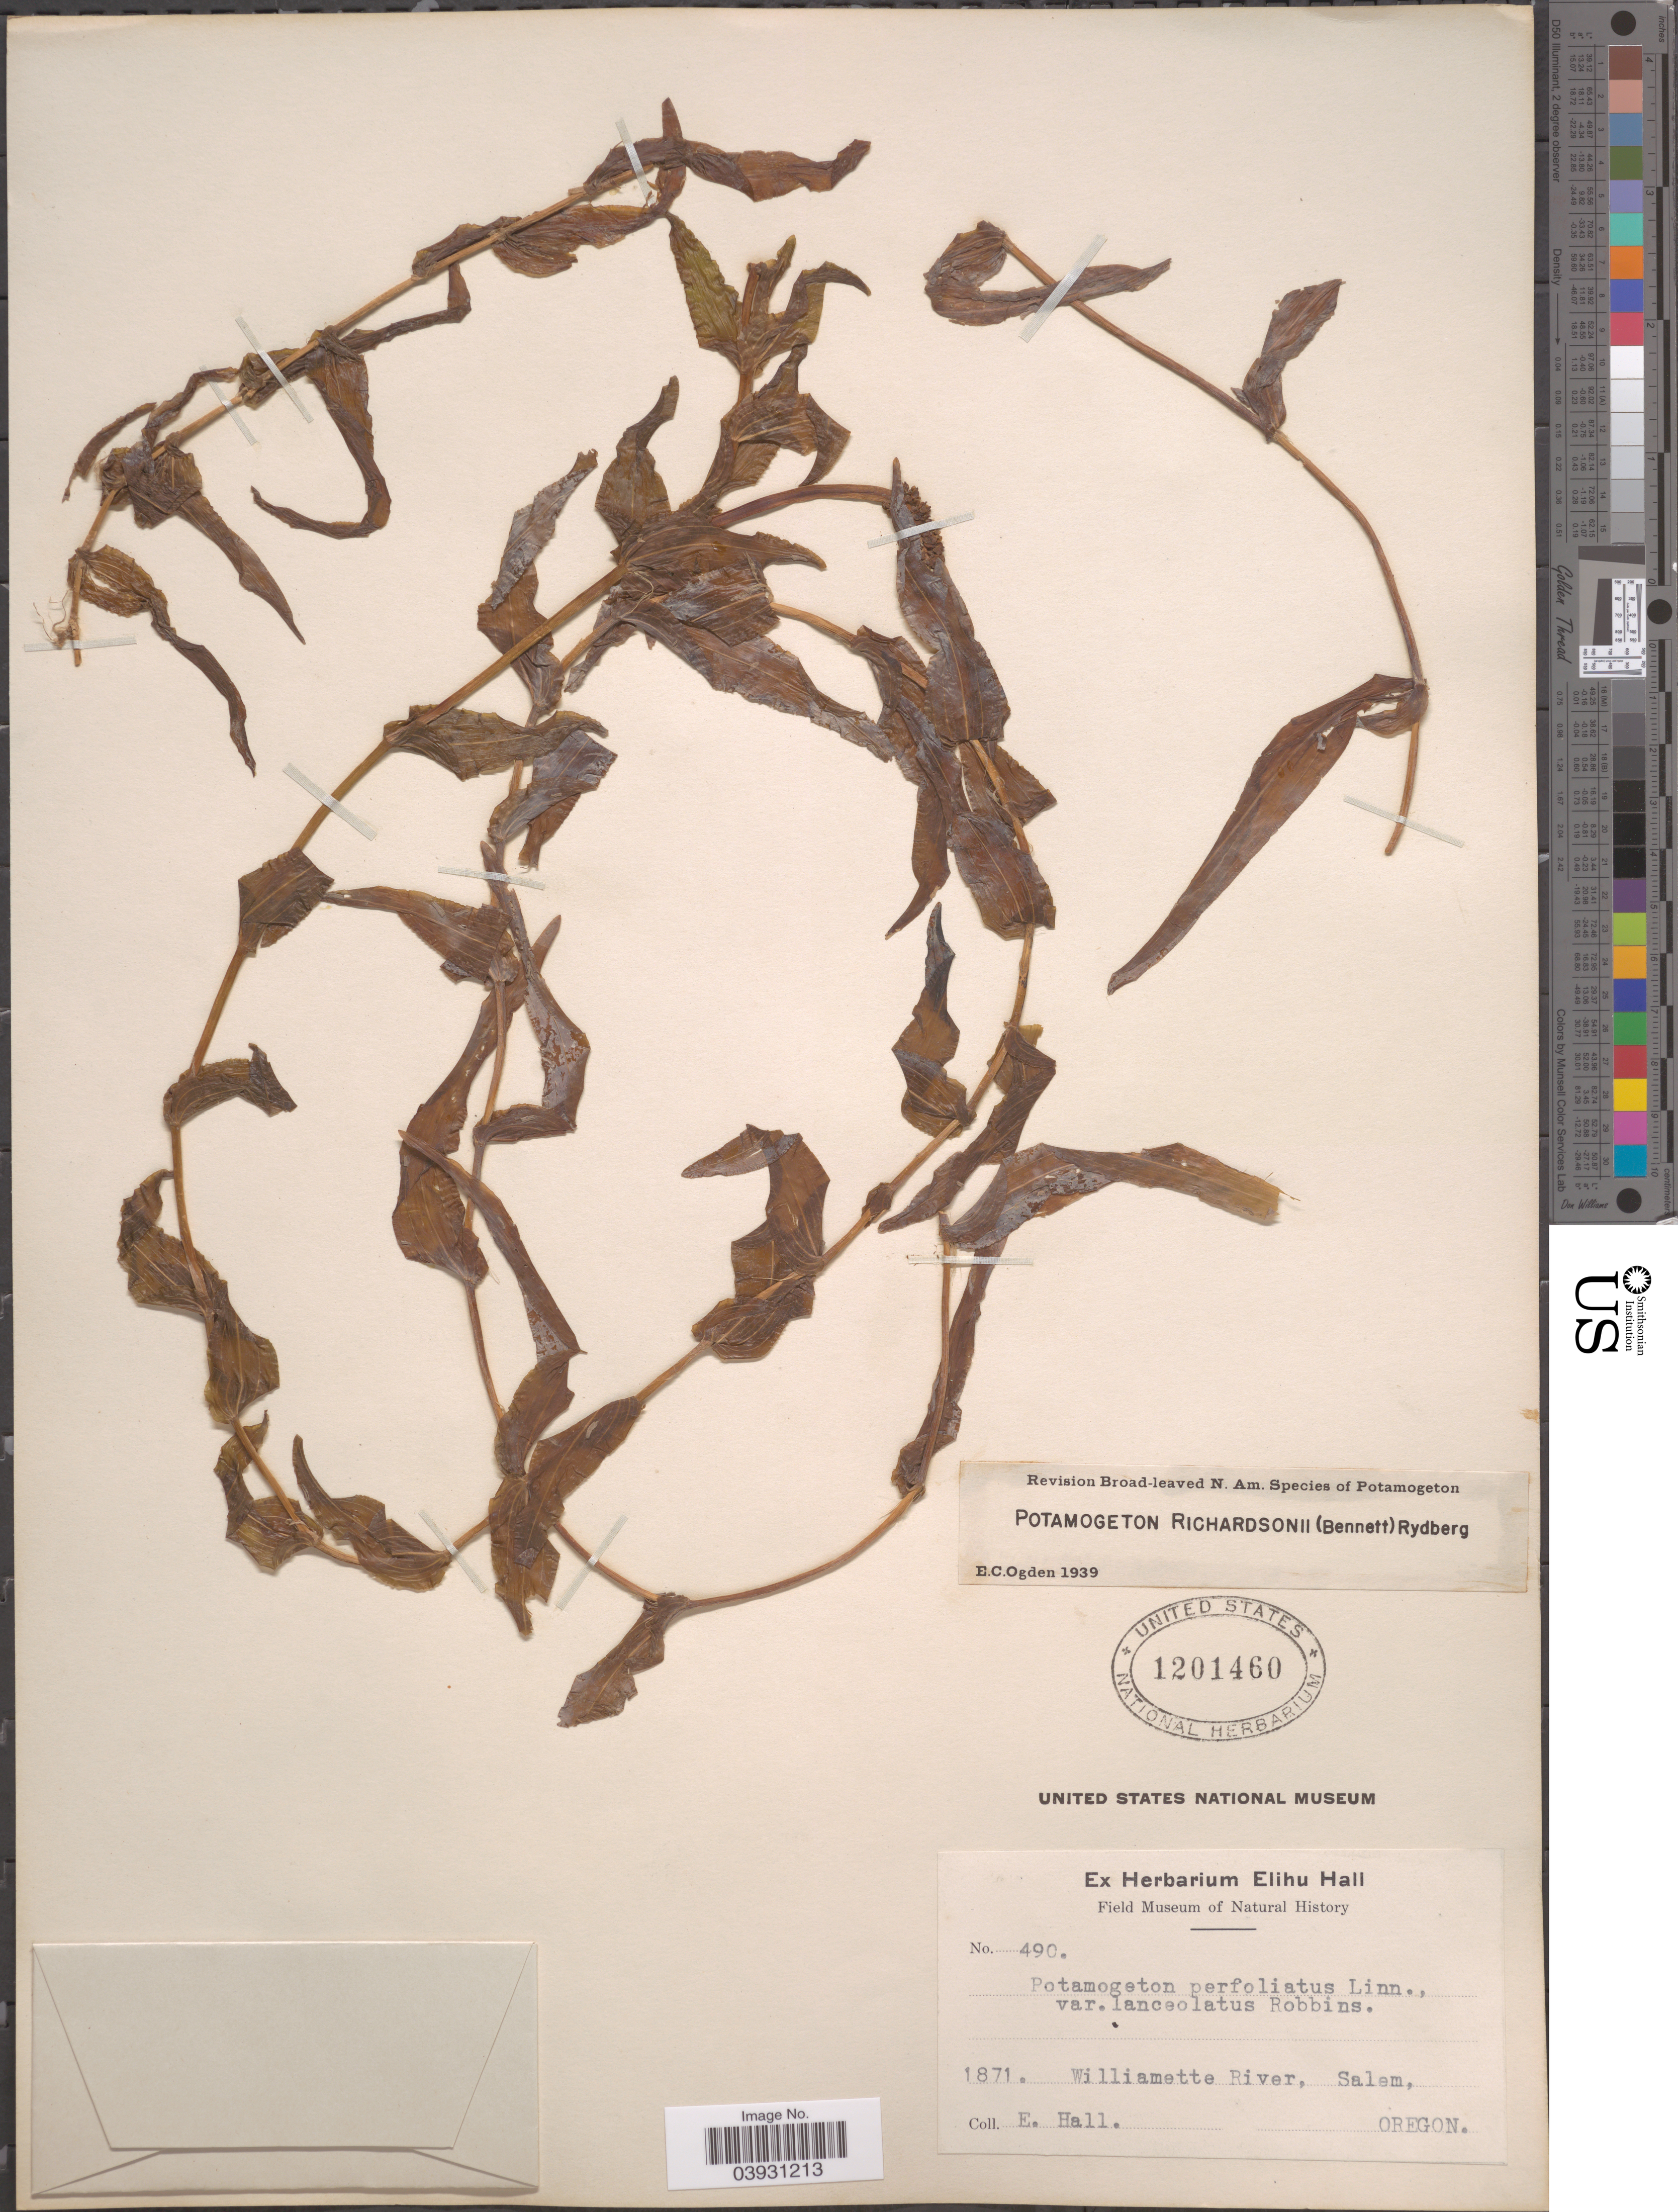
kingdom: Plantae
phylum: Tracheophyta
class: Liliopsida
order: Alismatales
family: Potamogetonaceae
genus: Potamogeton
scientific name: Potamogeton richardsonii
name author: (A.W. Benn.) Rydb.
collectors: E. Hall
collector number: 490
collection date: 1871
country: United States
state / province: Oregon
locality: Williamette River, Salem.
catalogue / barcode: US 1201460